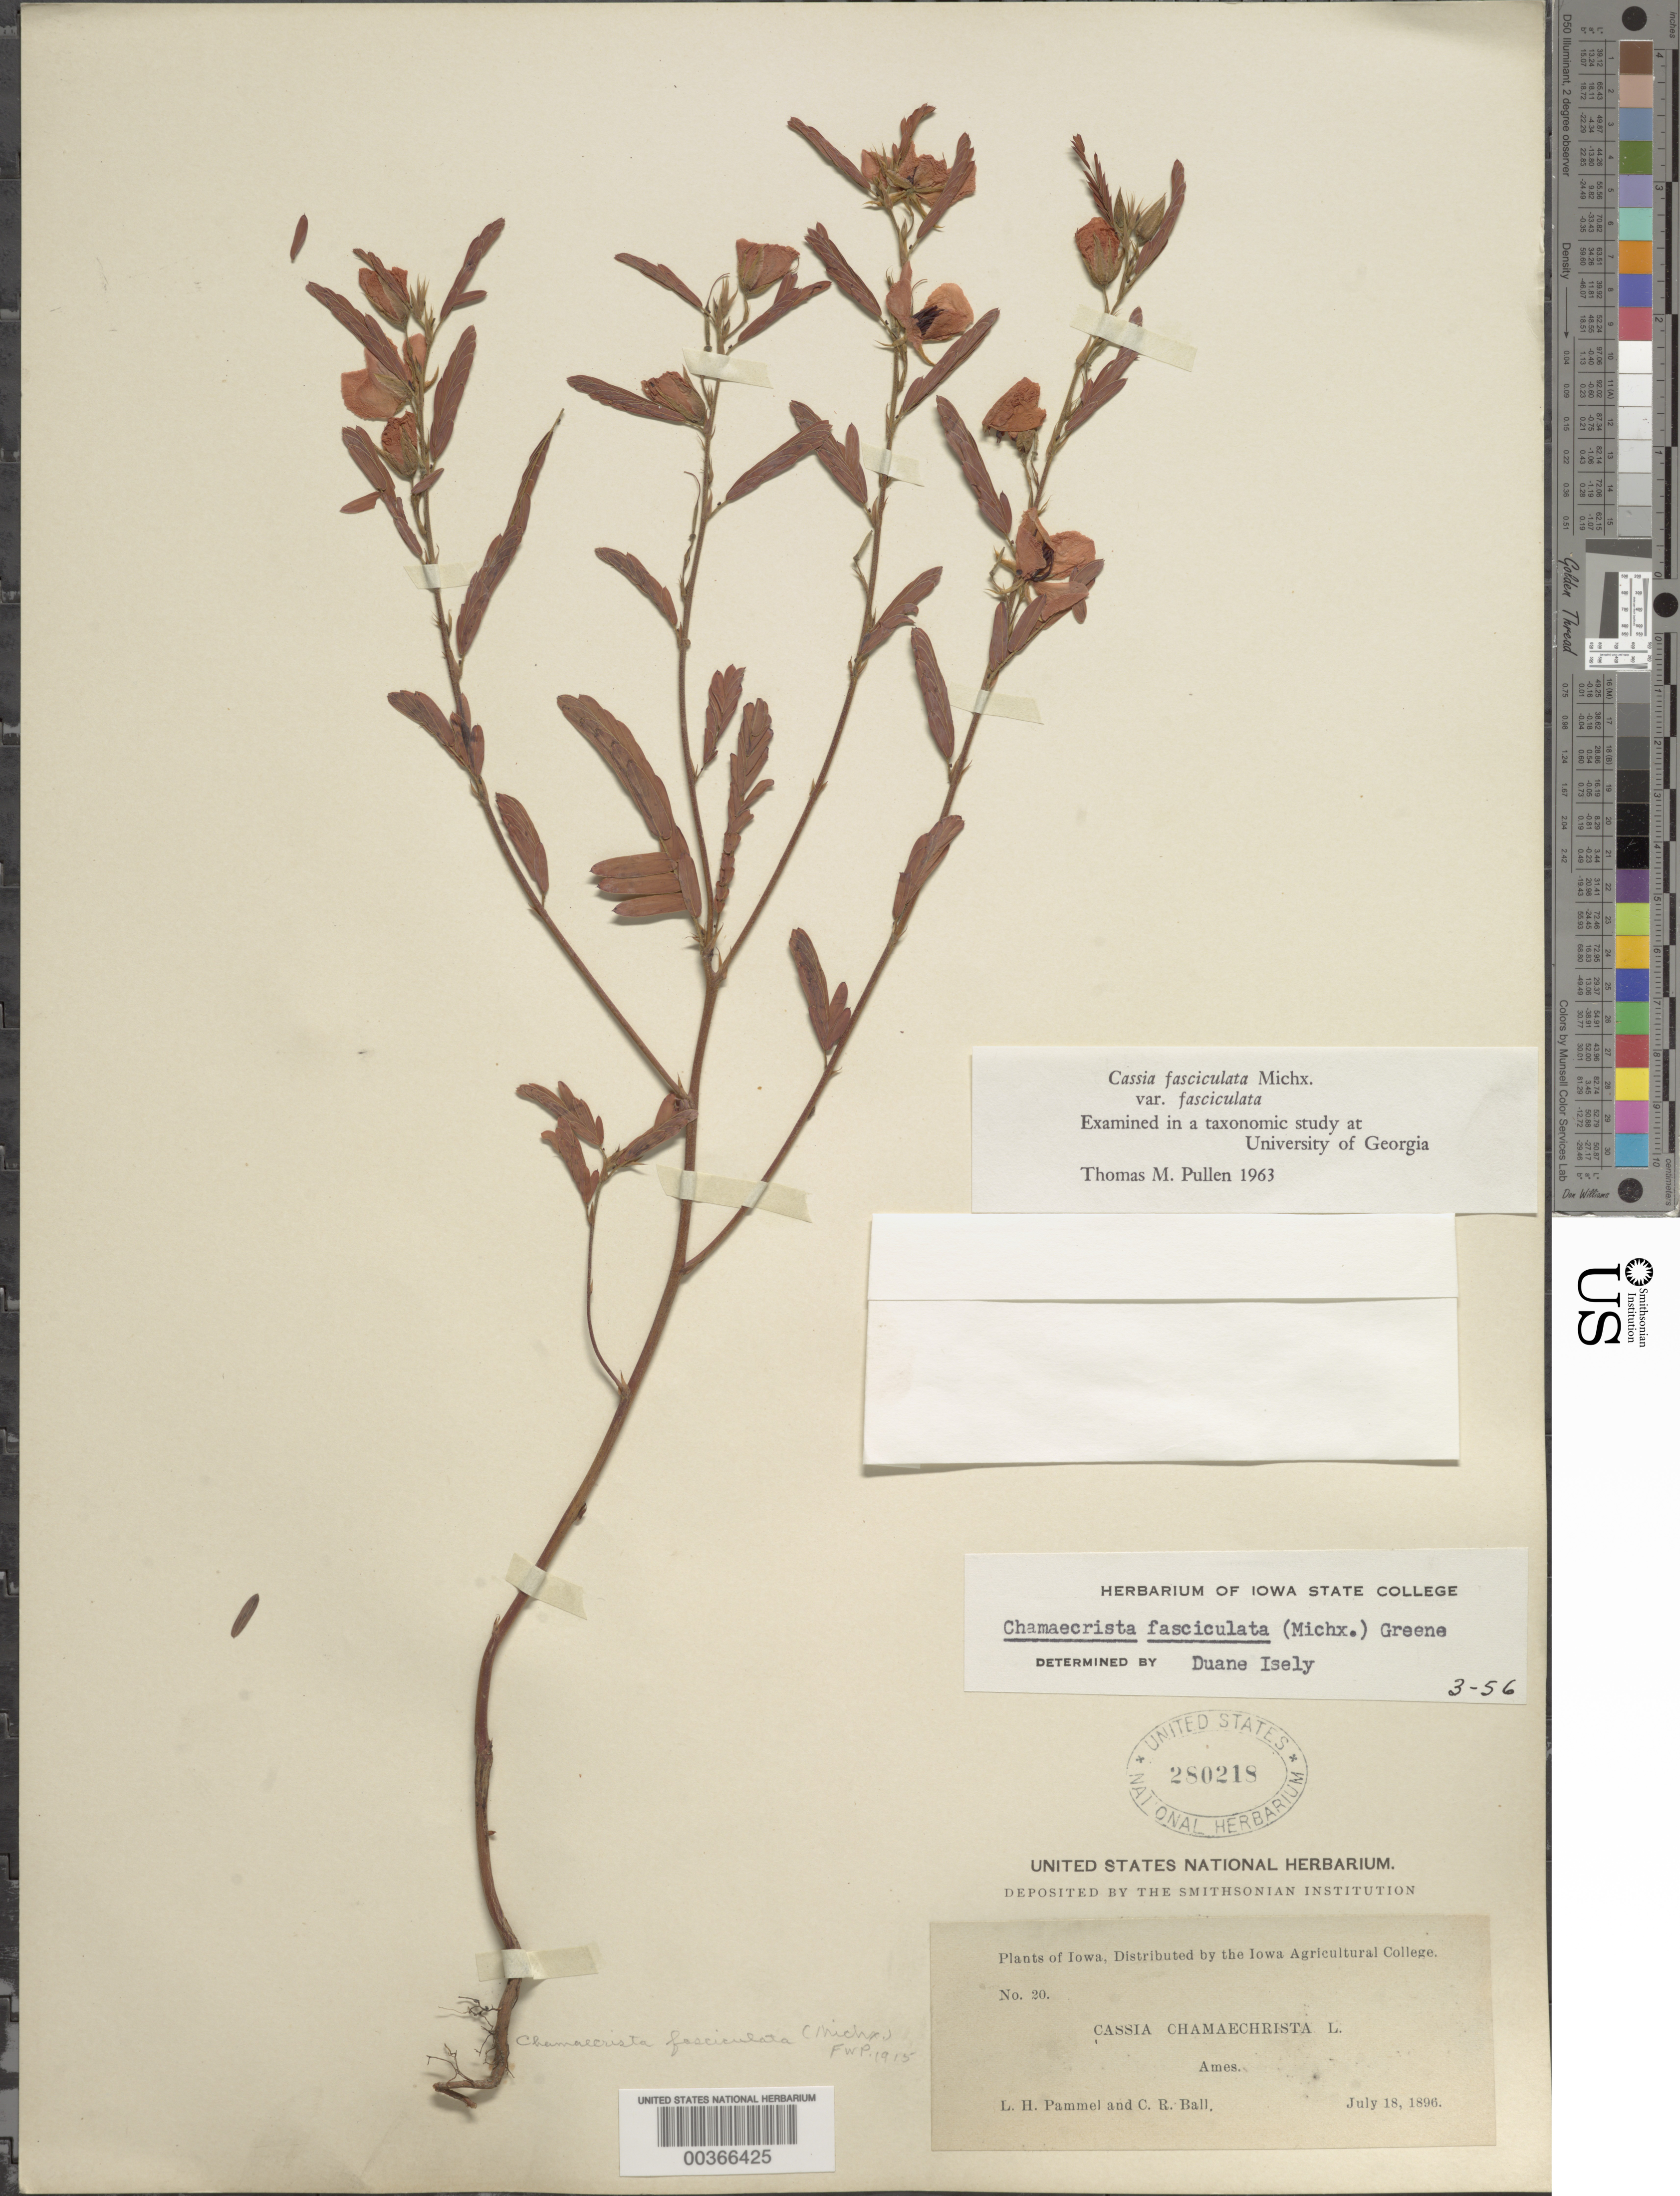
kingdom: Plantae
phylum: Tracheophyta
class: Magnoliopsida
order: Fabales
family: Fabaceae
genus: Chamaecrista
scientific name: Chamaecrista fasciculata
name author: (Michx.) Greene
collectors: L. Pammel & C. R. Ball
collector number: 20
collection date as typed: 18 Jul 1896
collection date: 1896-07-18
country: United States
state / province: Iowa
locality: Ames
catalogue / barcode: US 280218